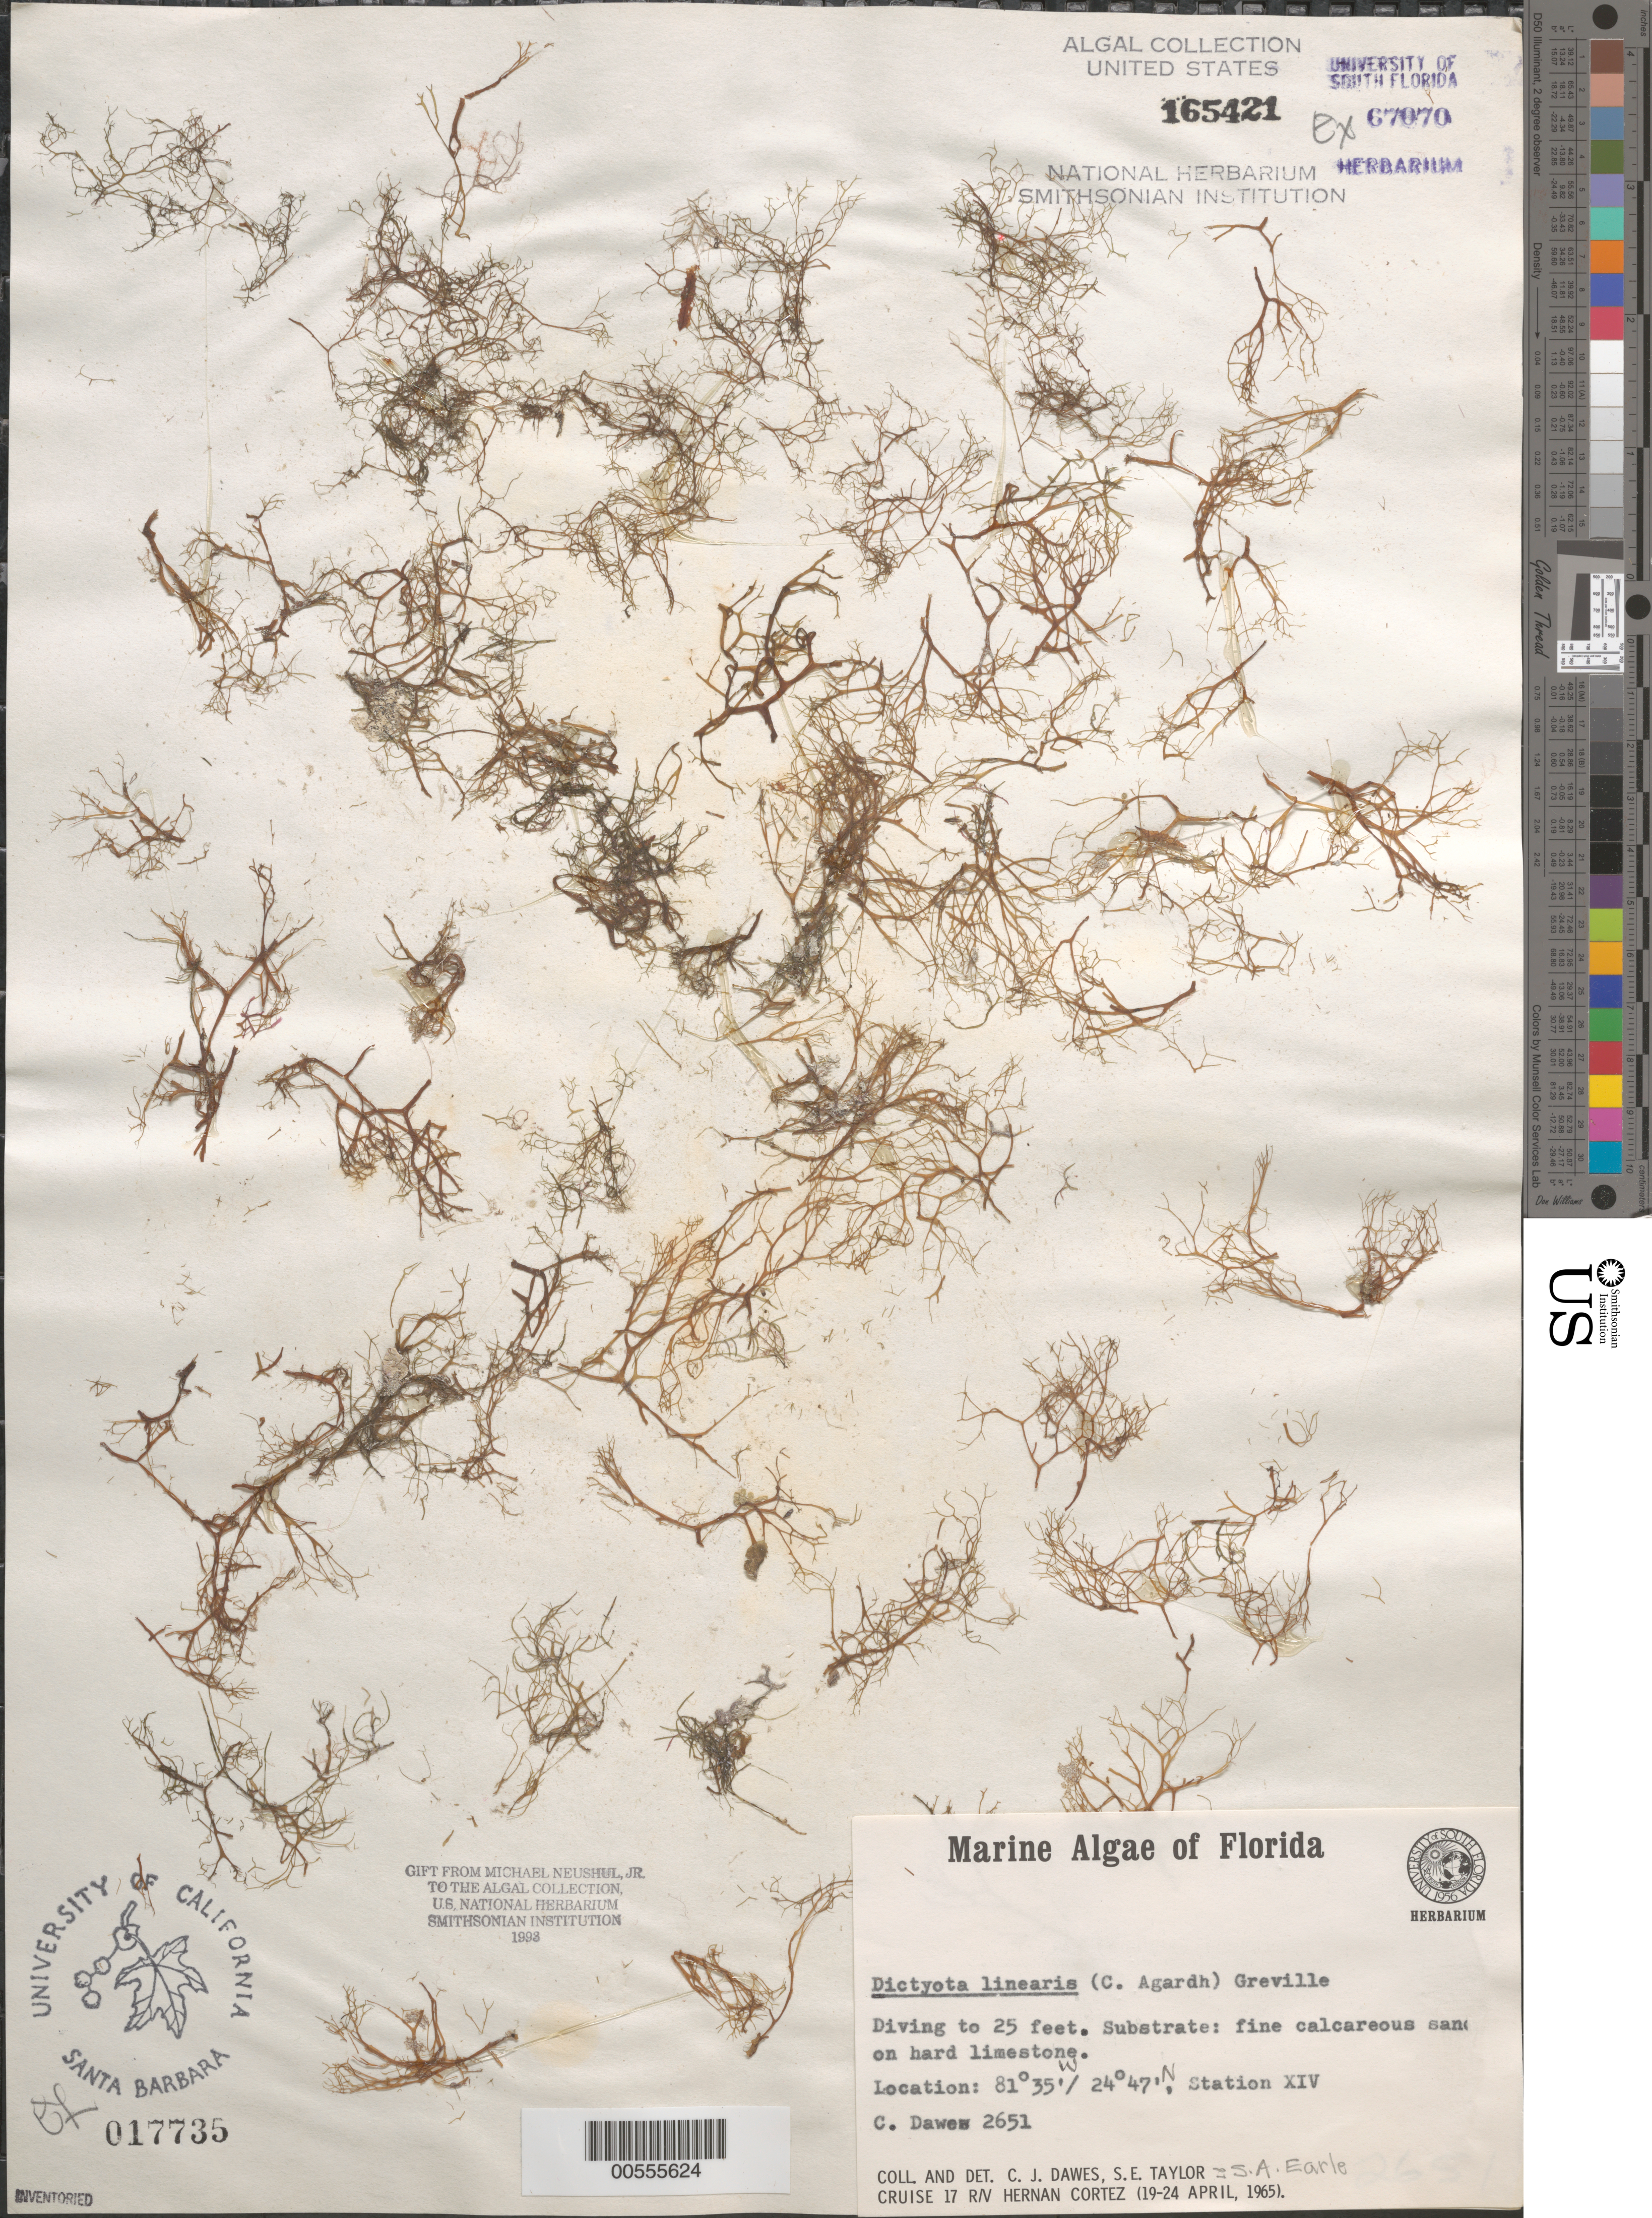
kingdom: Chromista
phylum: Ochrophyta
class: Phaeophyceae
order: Dictyotales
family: Dictyotaceae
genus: Dictyota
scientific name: Dictyota linearis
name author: (C. Agardh) Grev.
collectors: C. Dawes & S. A. Earle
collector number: CJD 2651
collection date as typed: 19 Apr 1965 to 24 Apr 1965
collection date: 1965-04-19/1965-04-24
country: United States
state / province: Florida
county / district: Monroe County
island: Florida Keys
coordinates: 24 47' N, 81 35' W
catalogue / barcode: US 165421